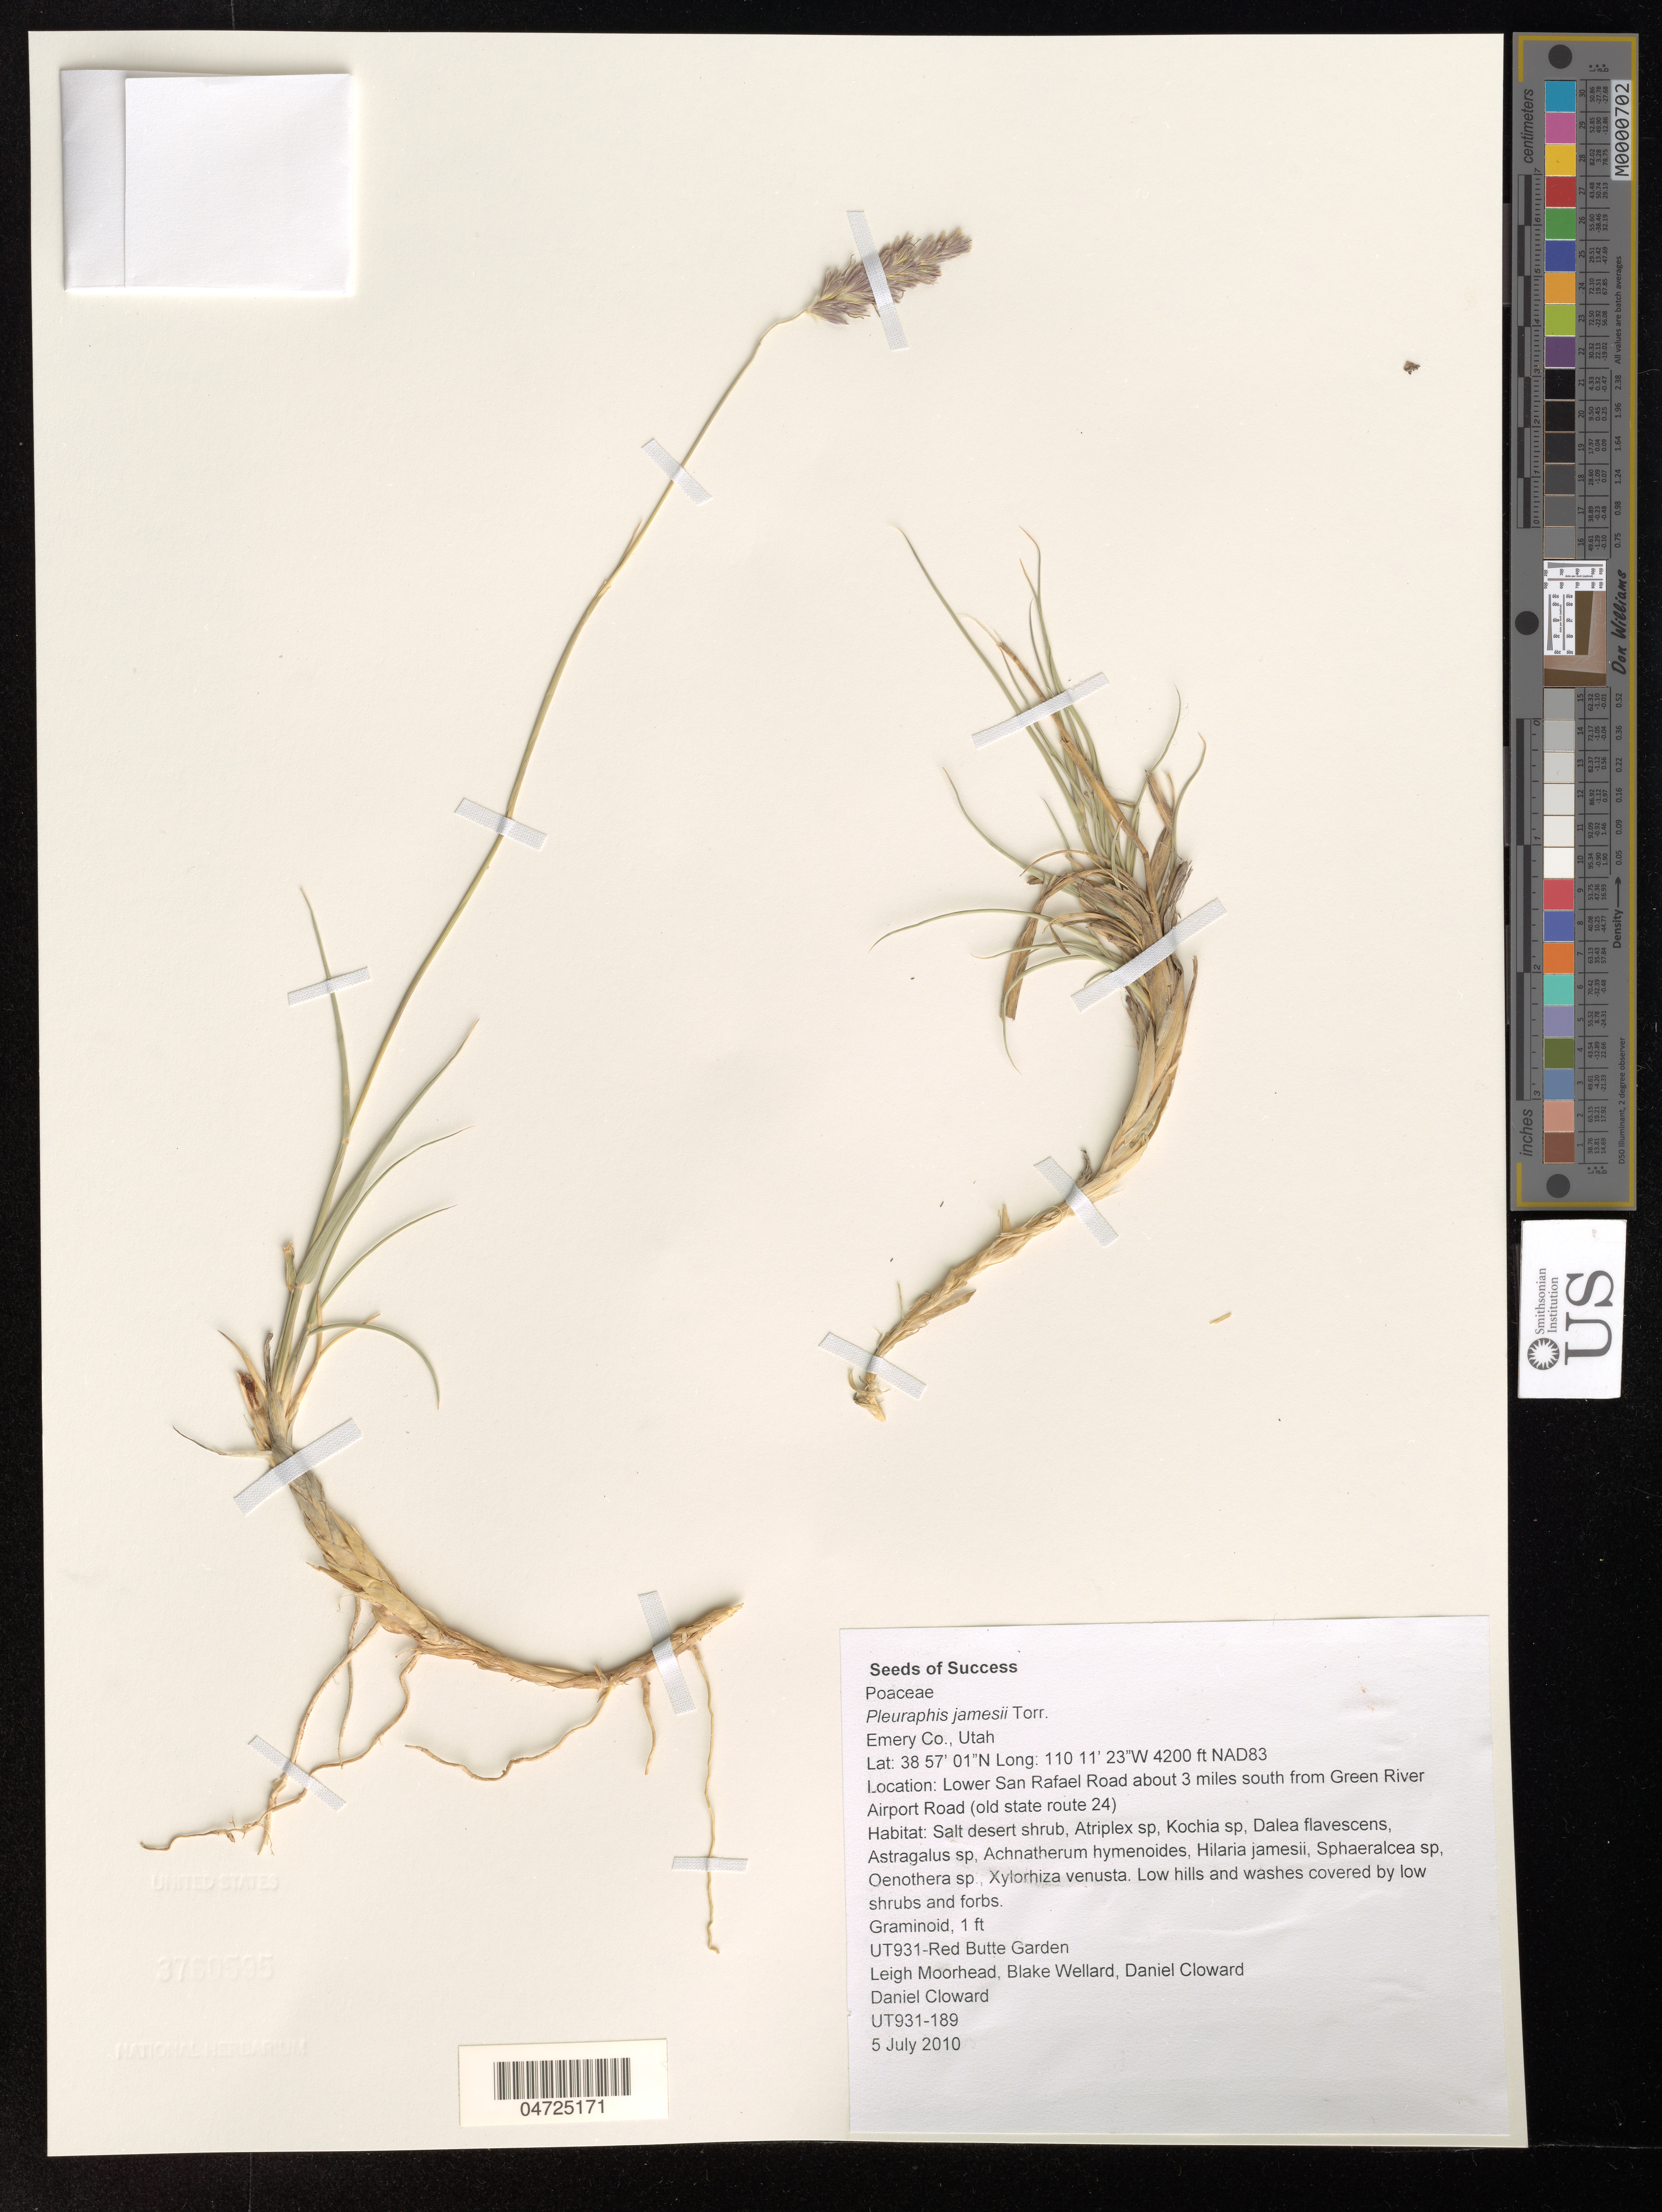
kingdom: Plantae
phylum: Tracheophyta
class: Liliopsida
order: Poales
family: Poaceae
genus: Pleuraphis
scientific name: Pleuraphis jamesii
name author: Torr.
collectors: L. Moorhead, B. Wellard & D. Cloward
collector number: UT931-189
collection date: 2010-07-05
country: United States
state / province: Utah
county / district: Emery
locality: Emery Co. Lower San Rafael Road about 3 miles south from Green River Airport Road (old state route 24). NAD83.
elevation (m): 1280